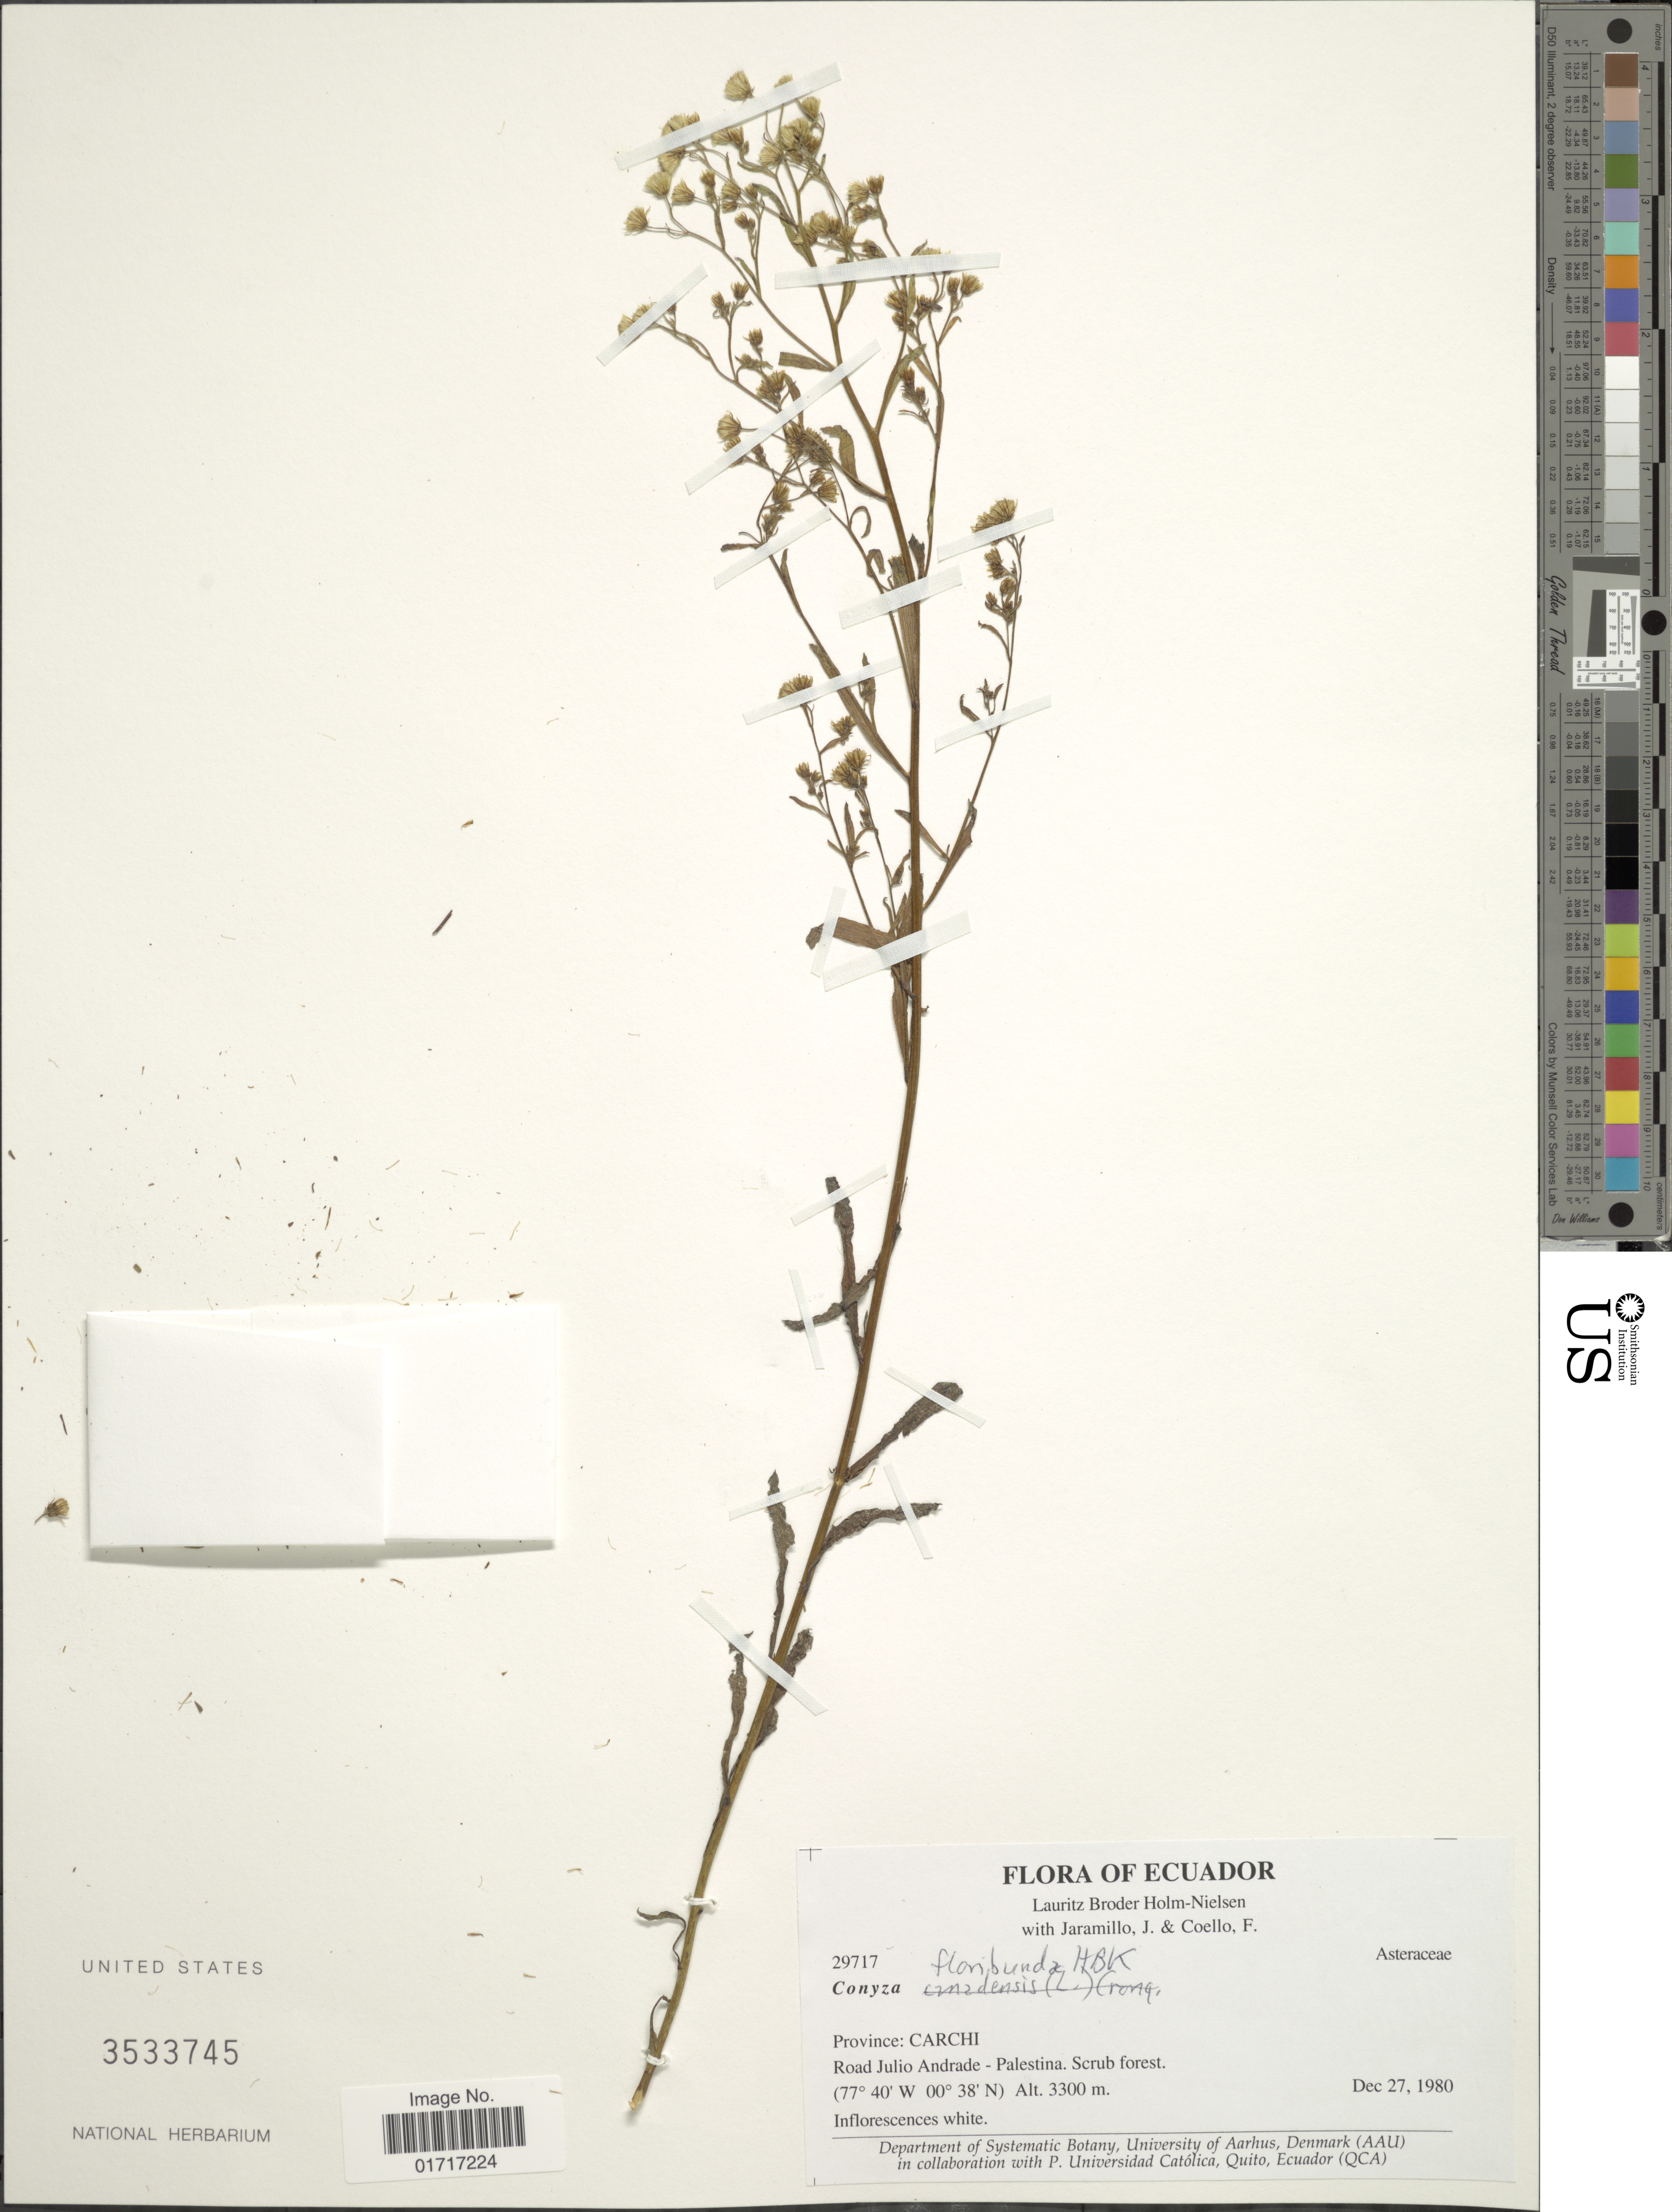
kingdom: Plantae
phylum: Tracheophyta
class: Magnoliopsida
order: Asterales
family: Asteraceae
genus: Conyza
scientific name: Conyza floribunda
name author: Kunth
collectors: L. B. Holm-Nielsen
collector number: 29717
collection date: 1980-12-27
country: Ecuador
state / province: Carchi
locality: Province: Carchi, Road Julio Andrade - Palestina.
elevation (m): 3300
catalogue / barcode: US 3533745